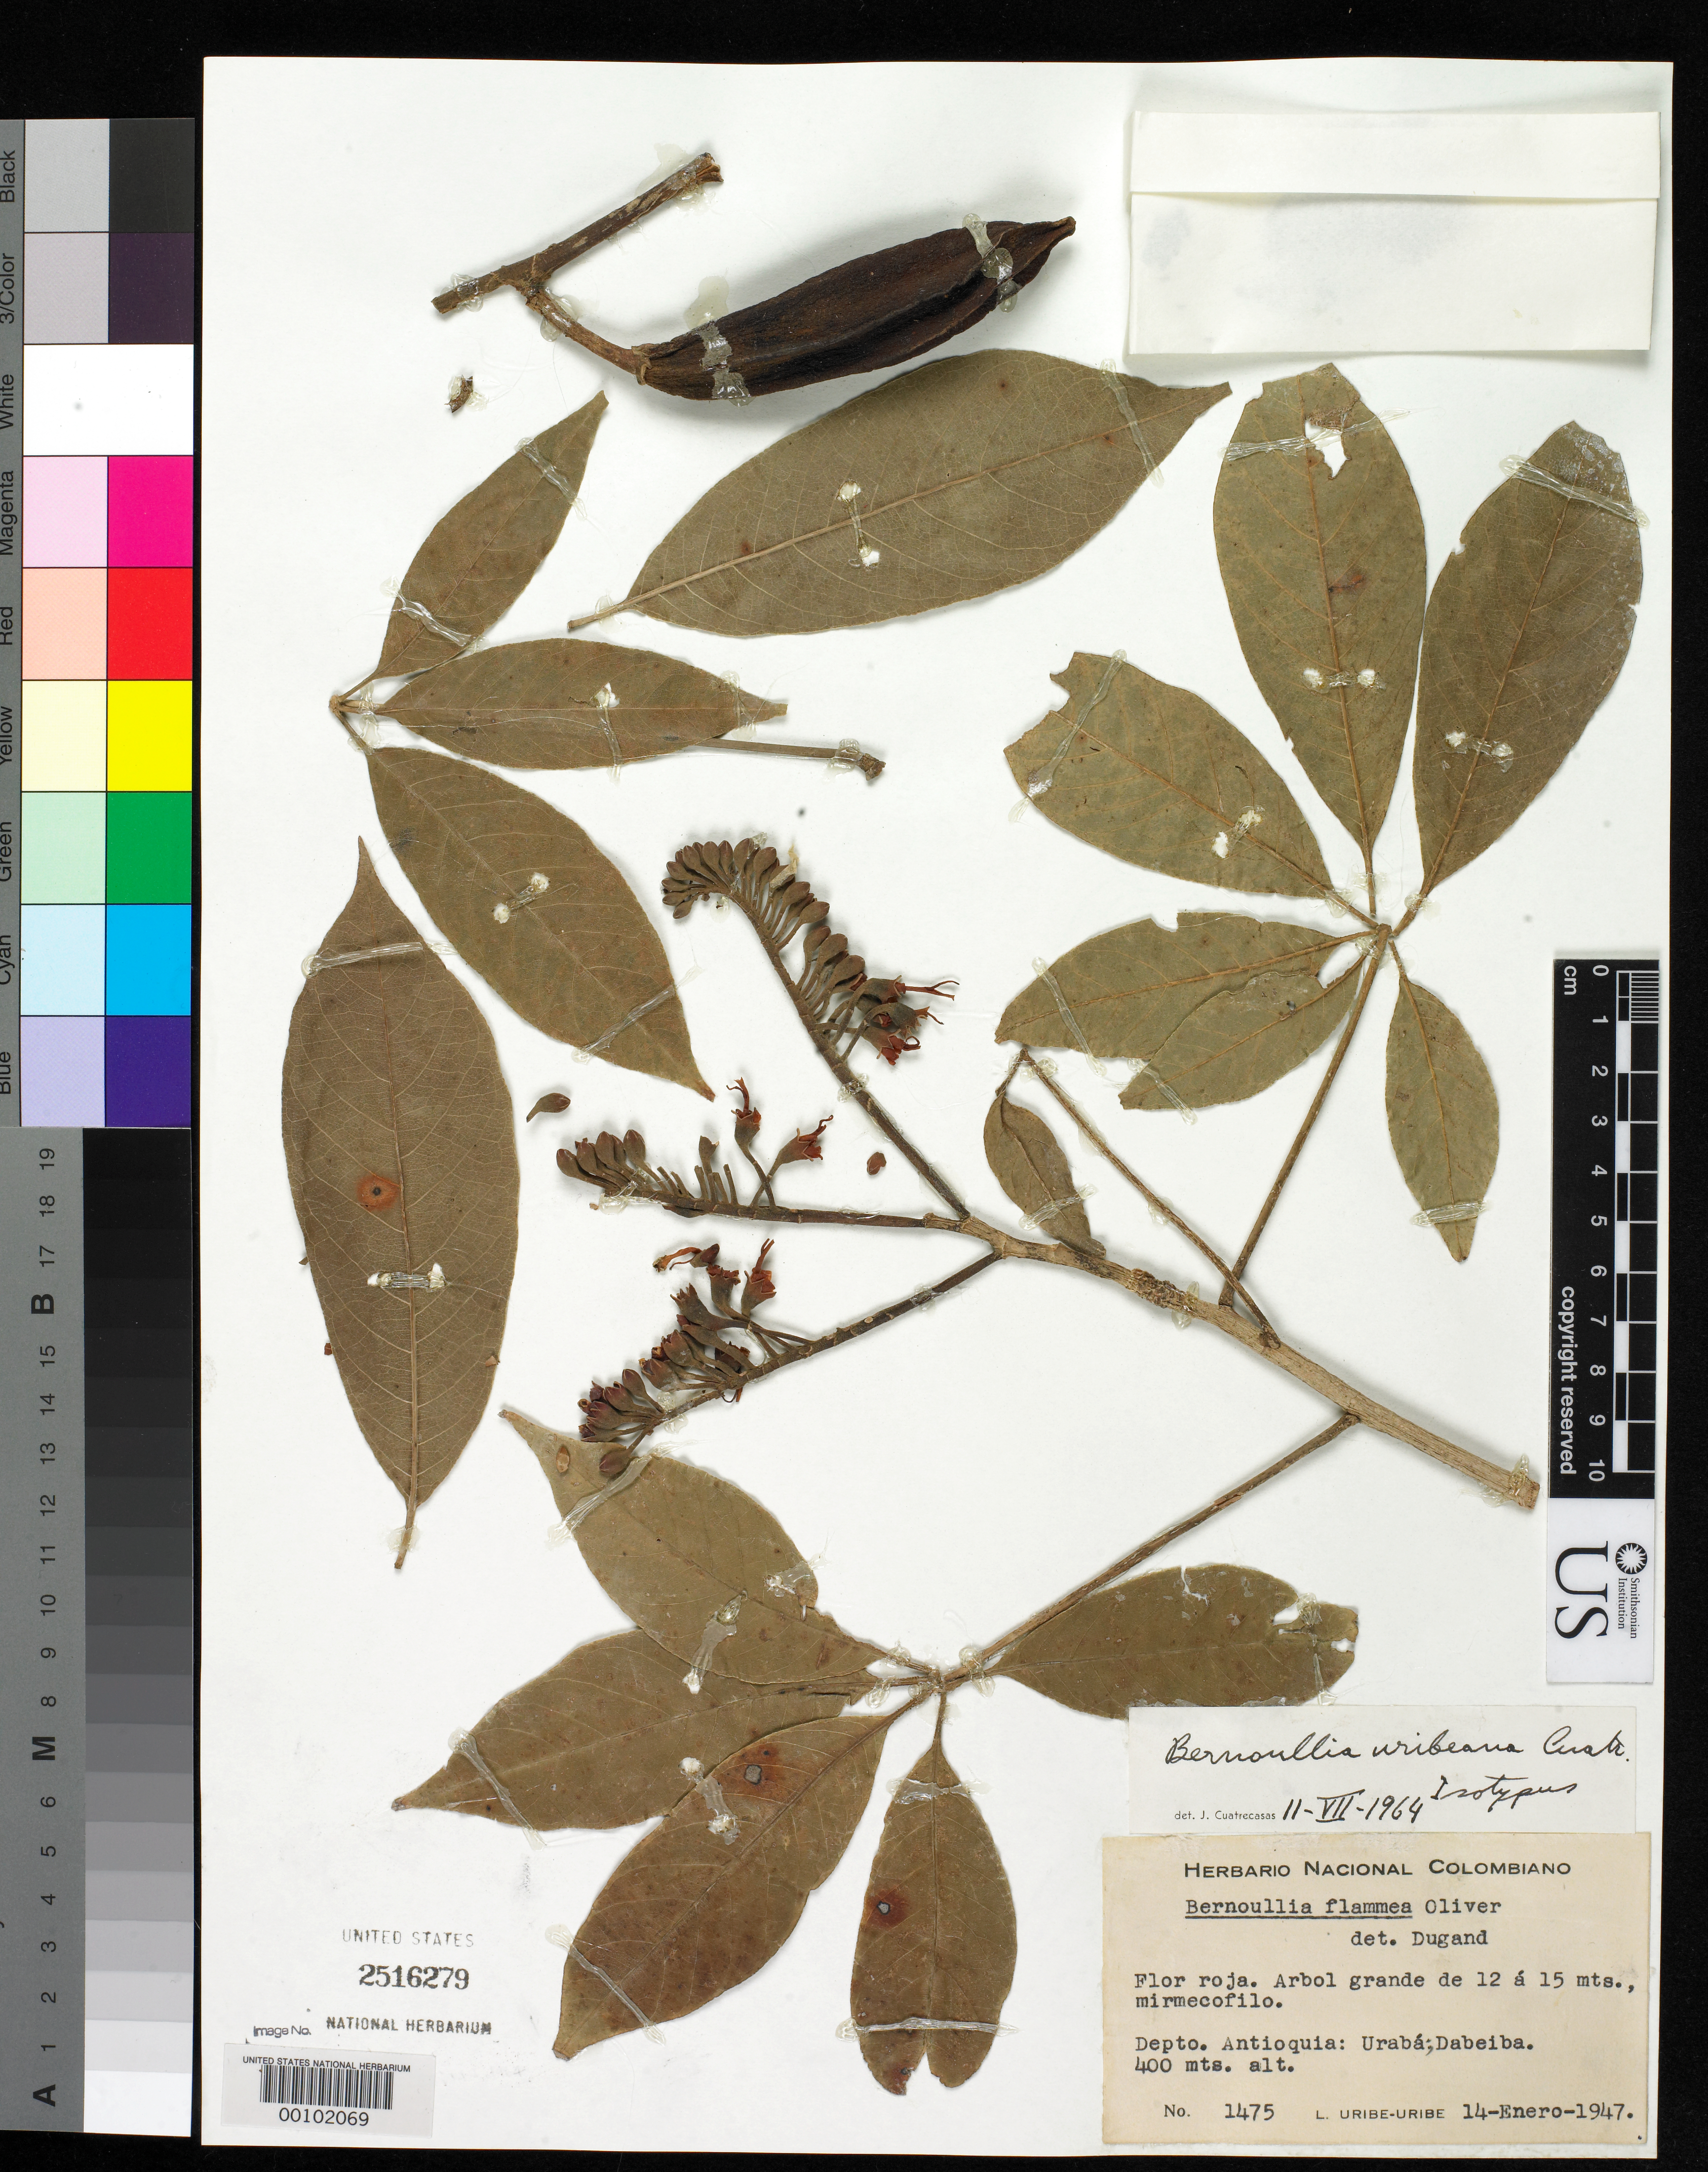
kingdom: Plantae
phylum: Tracheophyta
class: Magnoliopsida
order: Malvales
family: Malvaceae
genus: Bernoullia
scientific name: Bernoullia uribeana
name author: Cuatrec.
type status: Isotype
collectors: L. Uribe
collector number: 1475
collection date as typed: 14 Jan 1947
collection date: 1947-01-14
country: Colombia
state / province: Antioquia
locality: Uraba, Dabeiba.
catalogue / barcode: US 2516279